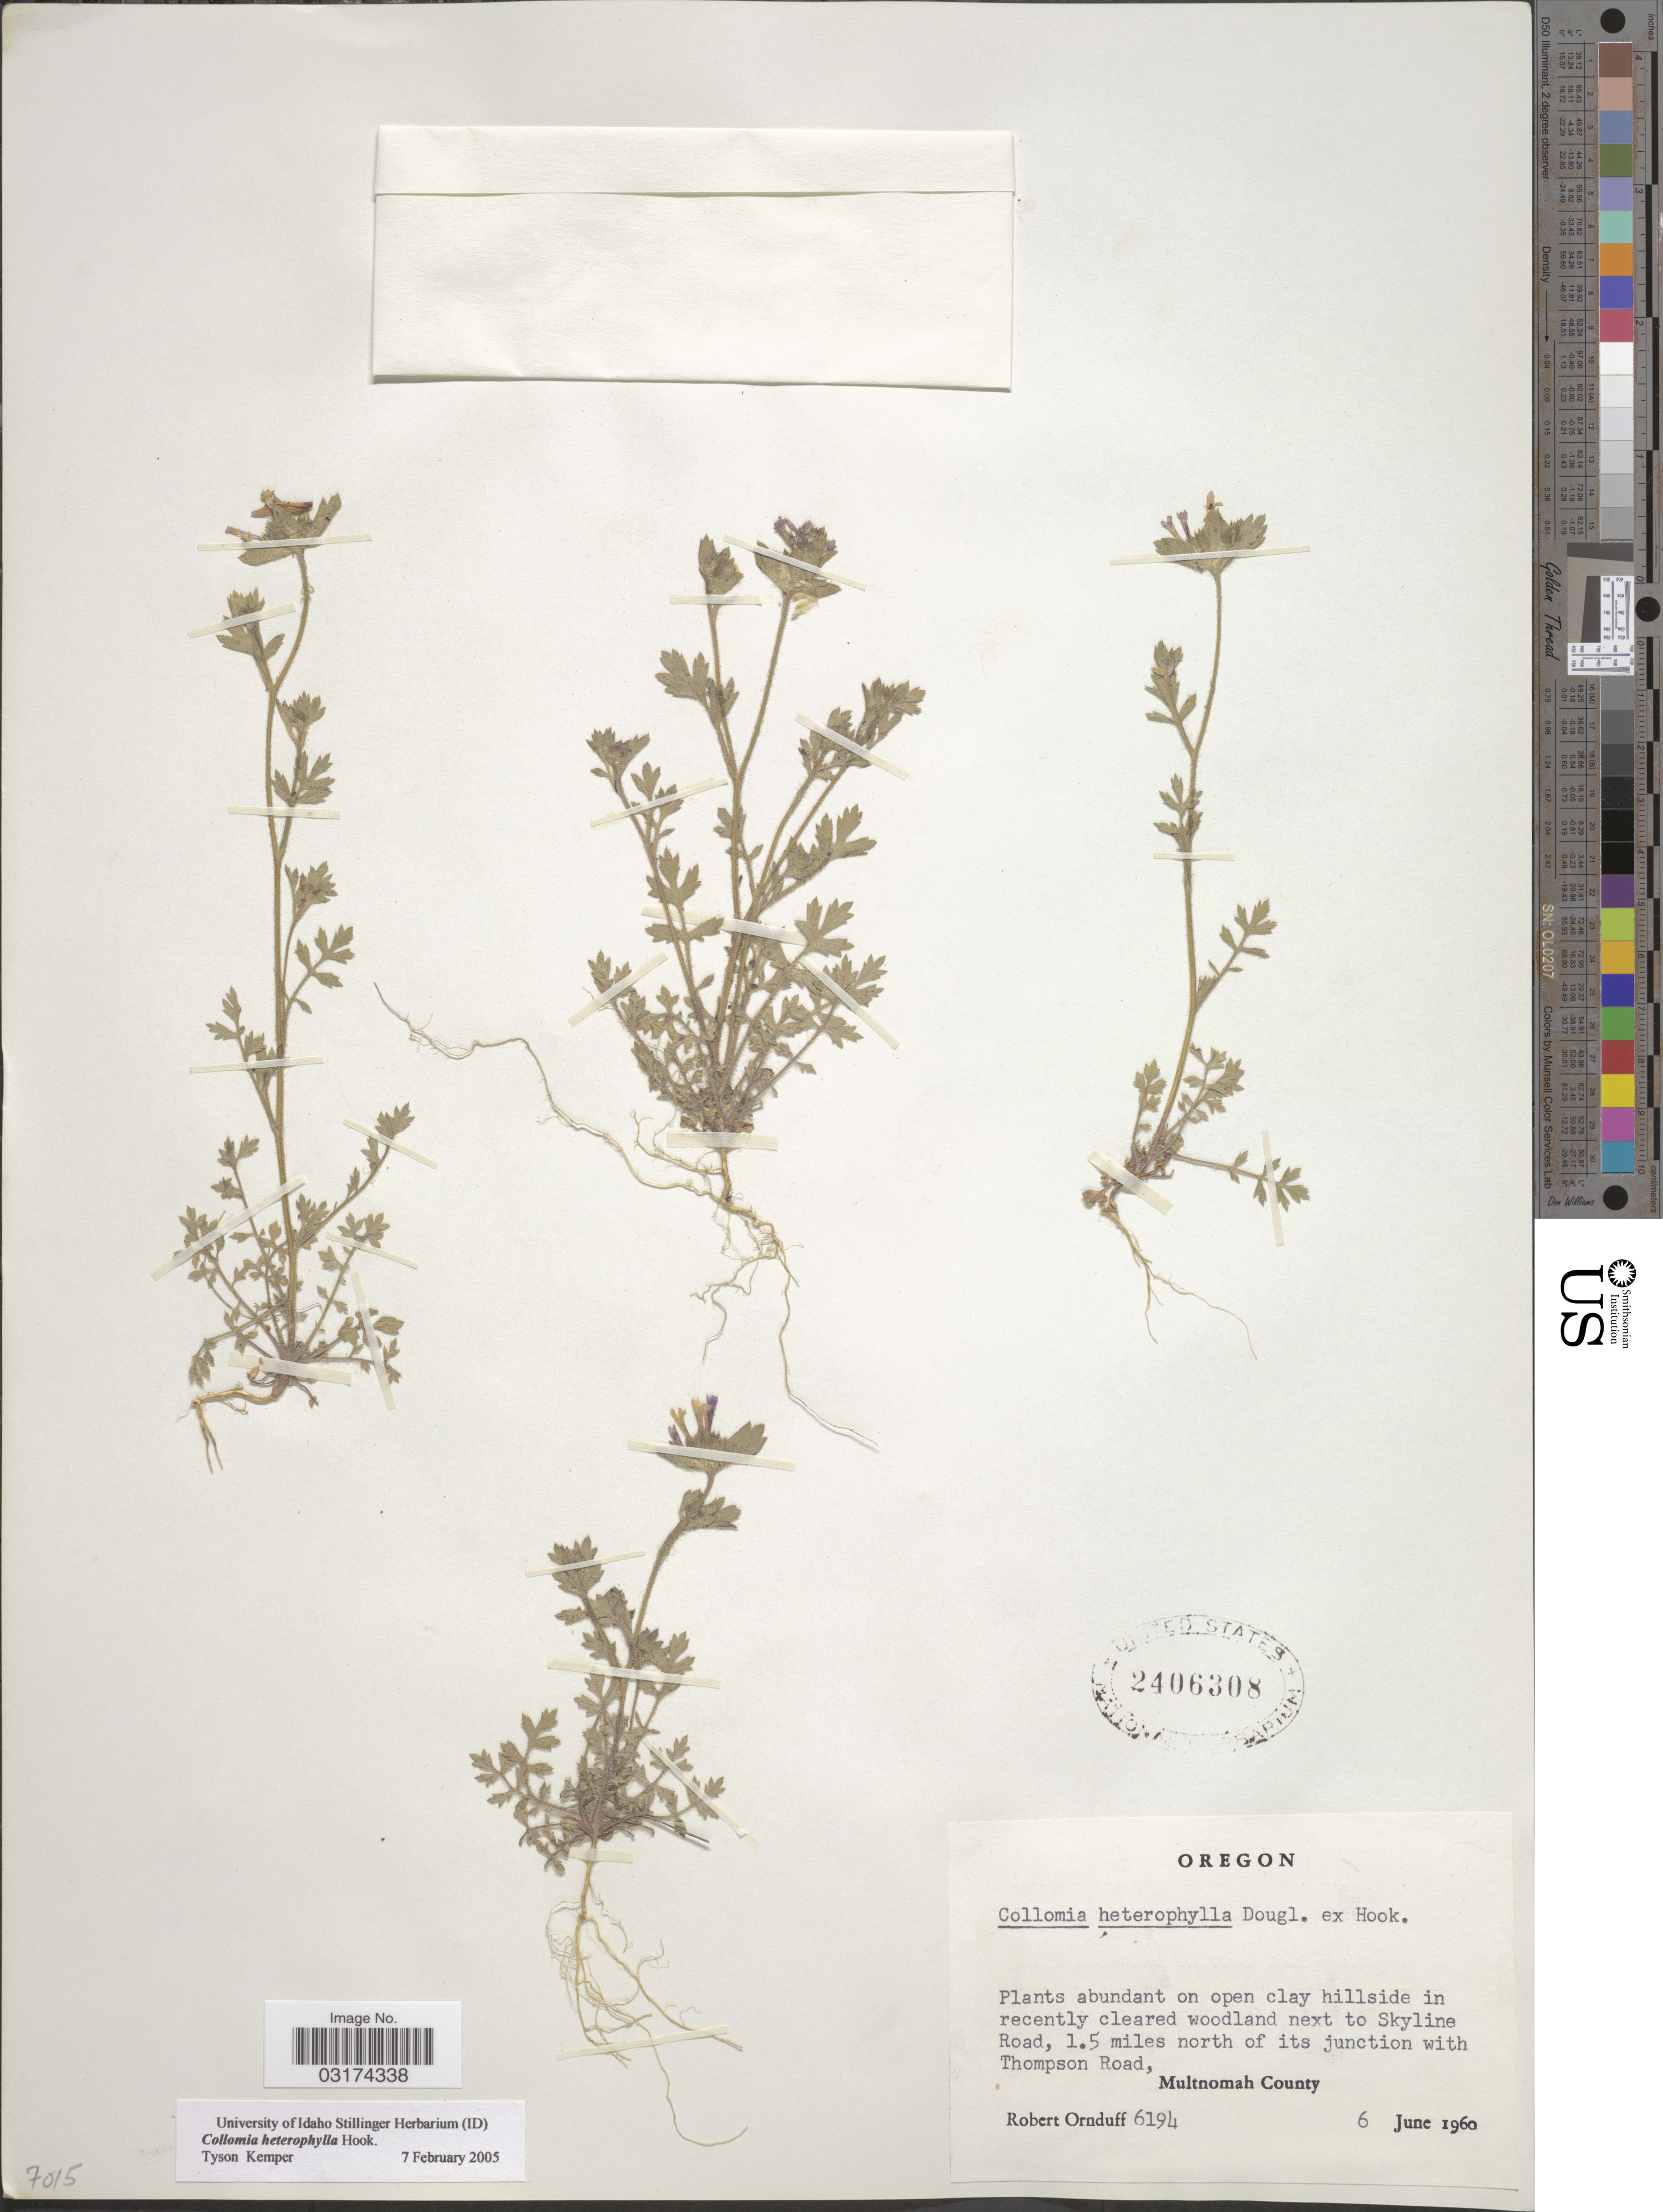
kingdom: Plantae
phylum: Tracheophyta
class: Magnoliopsida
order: Ericales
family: Polemoniaceae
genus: Collomia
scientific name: Collomia heterophylla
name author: Hook.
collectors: R. Ornduff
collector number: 6194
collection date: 1960-06-06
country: United States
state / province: Oregon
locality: On open clay hillside in recently cleared woodland next to Skyline Road, 1.5 miles north of its junction with Thompson Road, Multnomah County.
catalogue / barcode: US 2406308